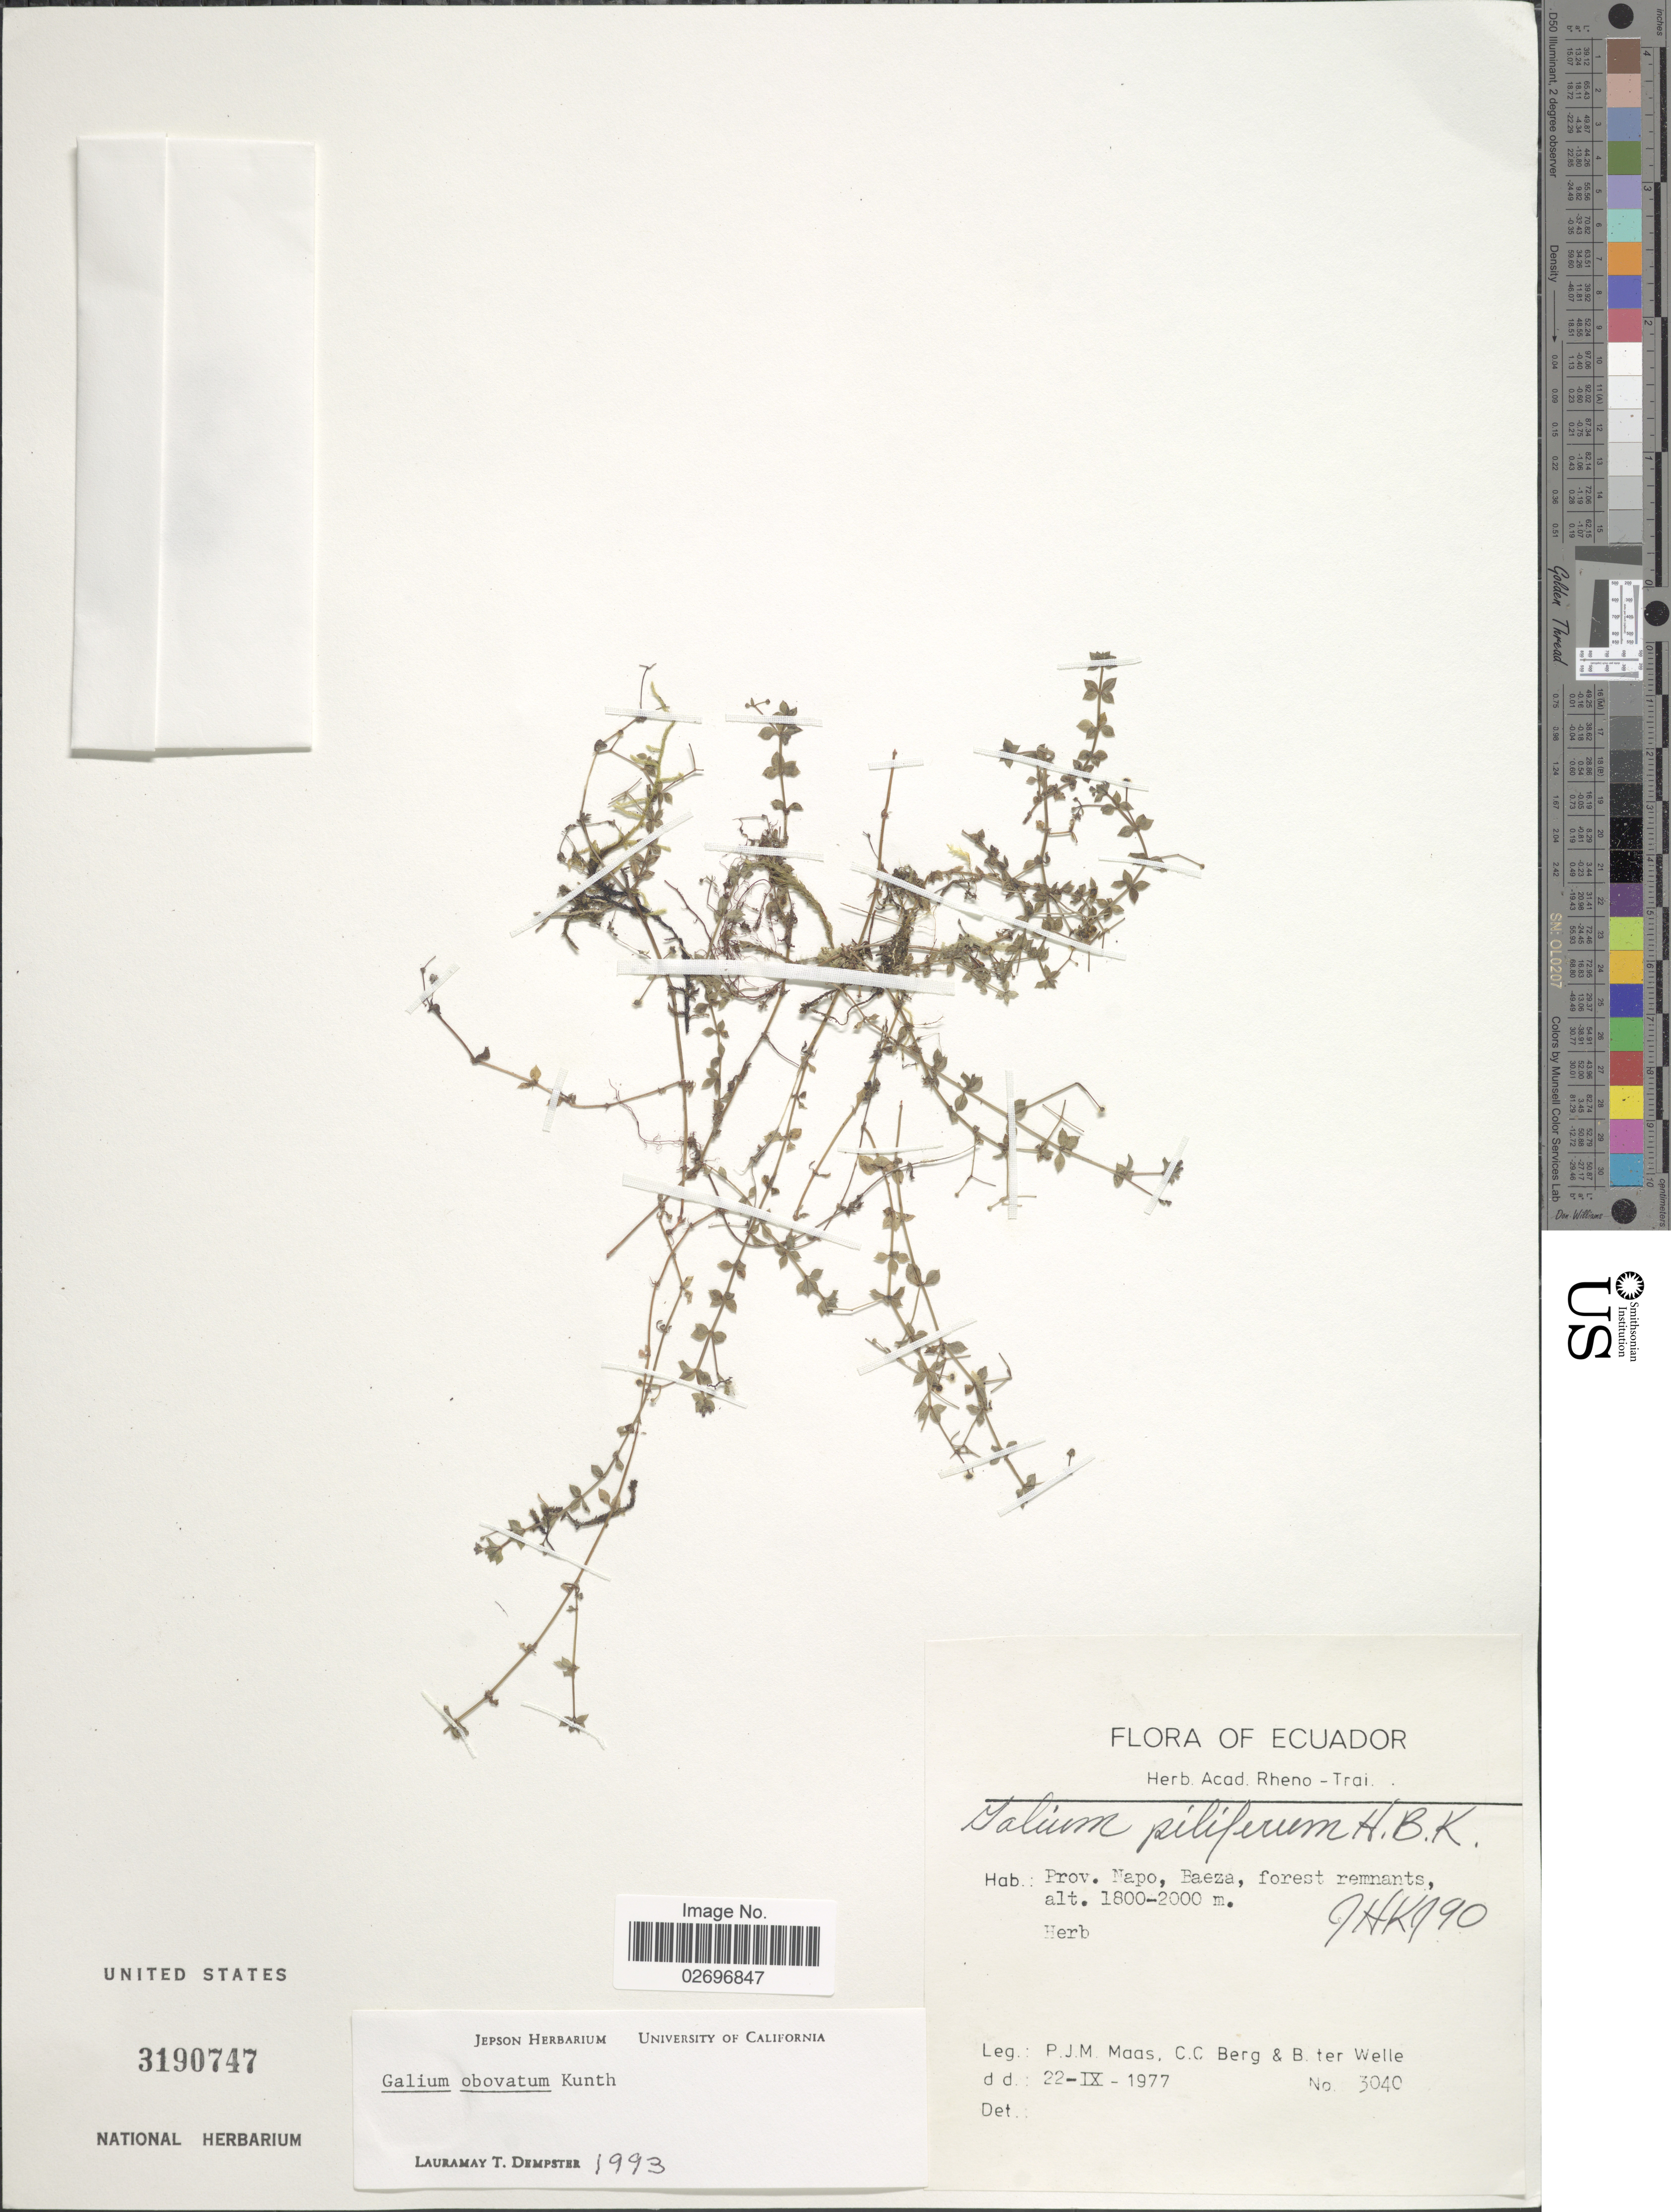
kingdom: Plantae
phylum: Tracheophyta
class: Magnoliopsida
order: Gentianales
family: Rubiaceae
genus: Galium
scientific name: Galium obovatum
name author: Kunth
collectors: P. Maas, C. C. Berg & B. ter Welle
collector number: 3040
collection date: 1977-09-22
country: Ecuador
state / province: Napo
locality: Baeza, forest remnants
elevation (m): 1800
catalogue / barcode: US 3190747